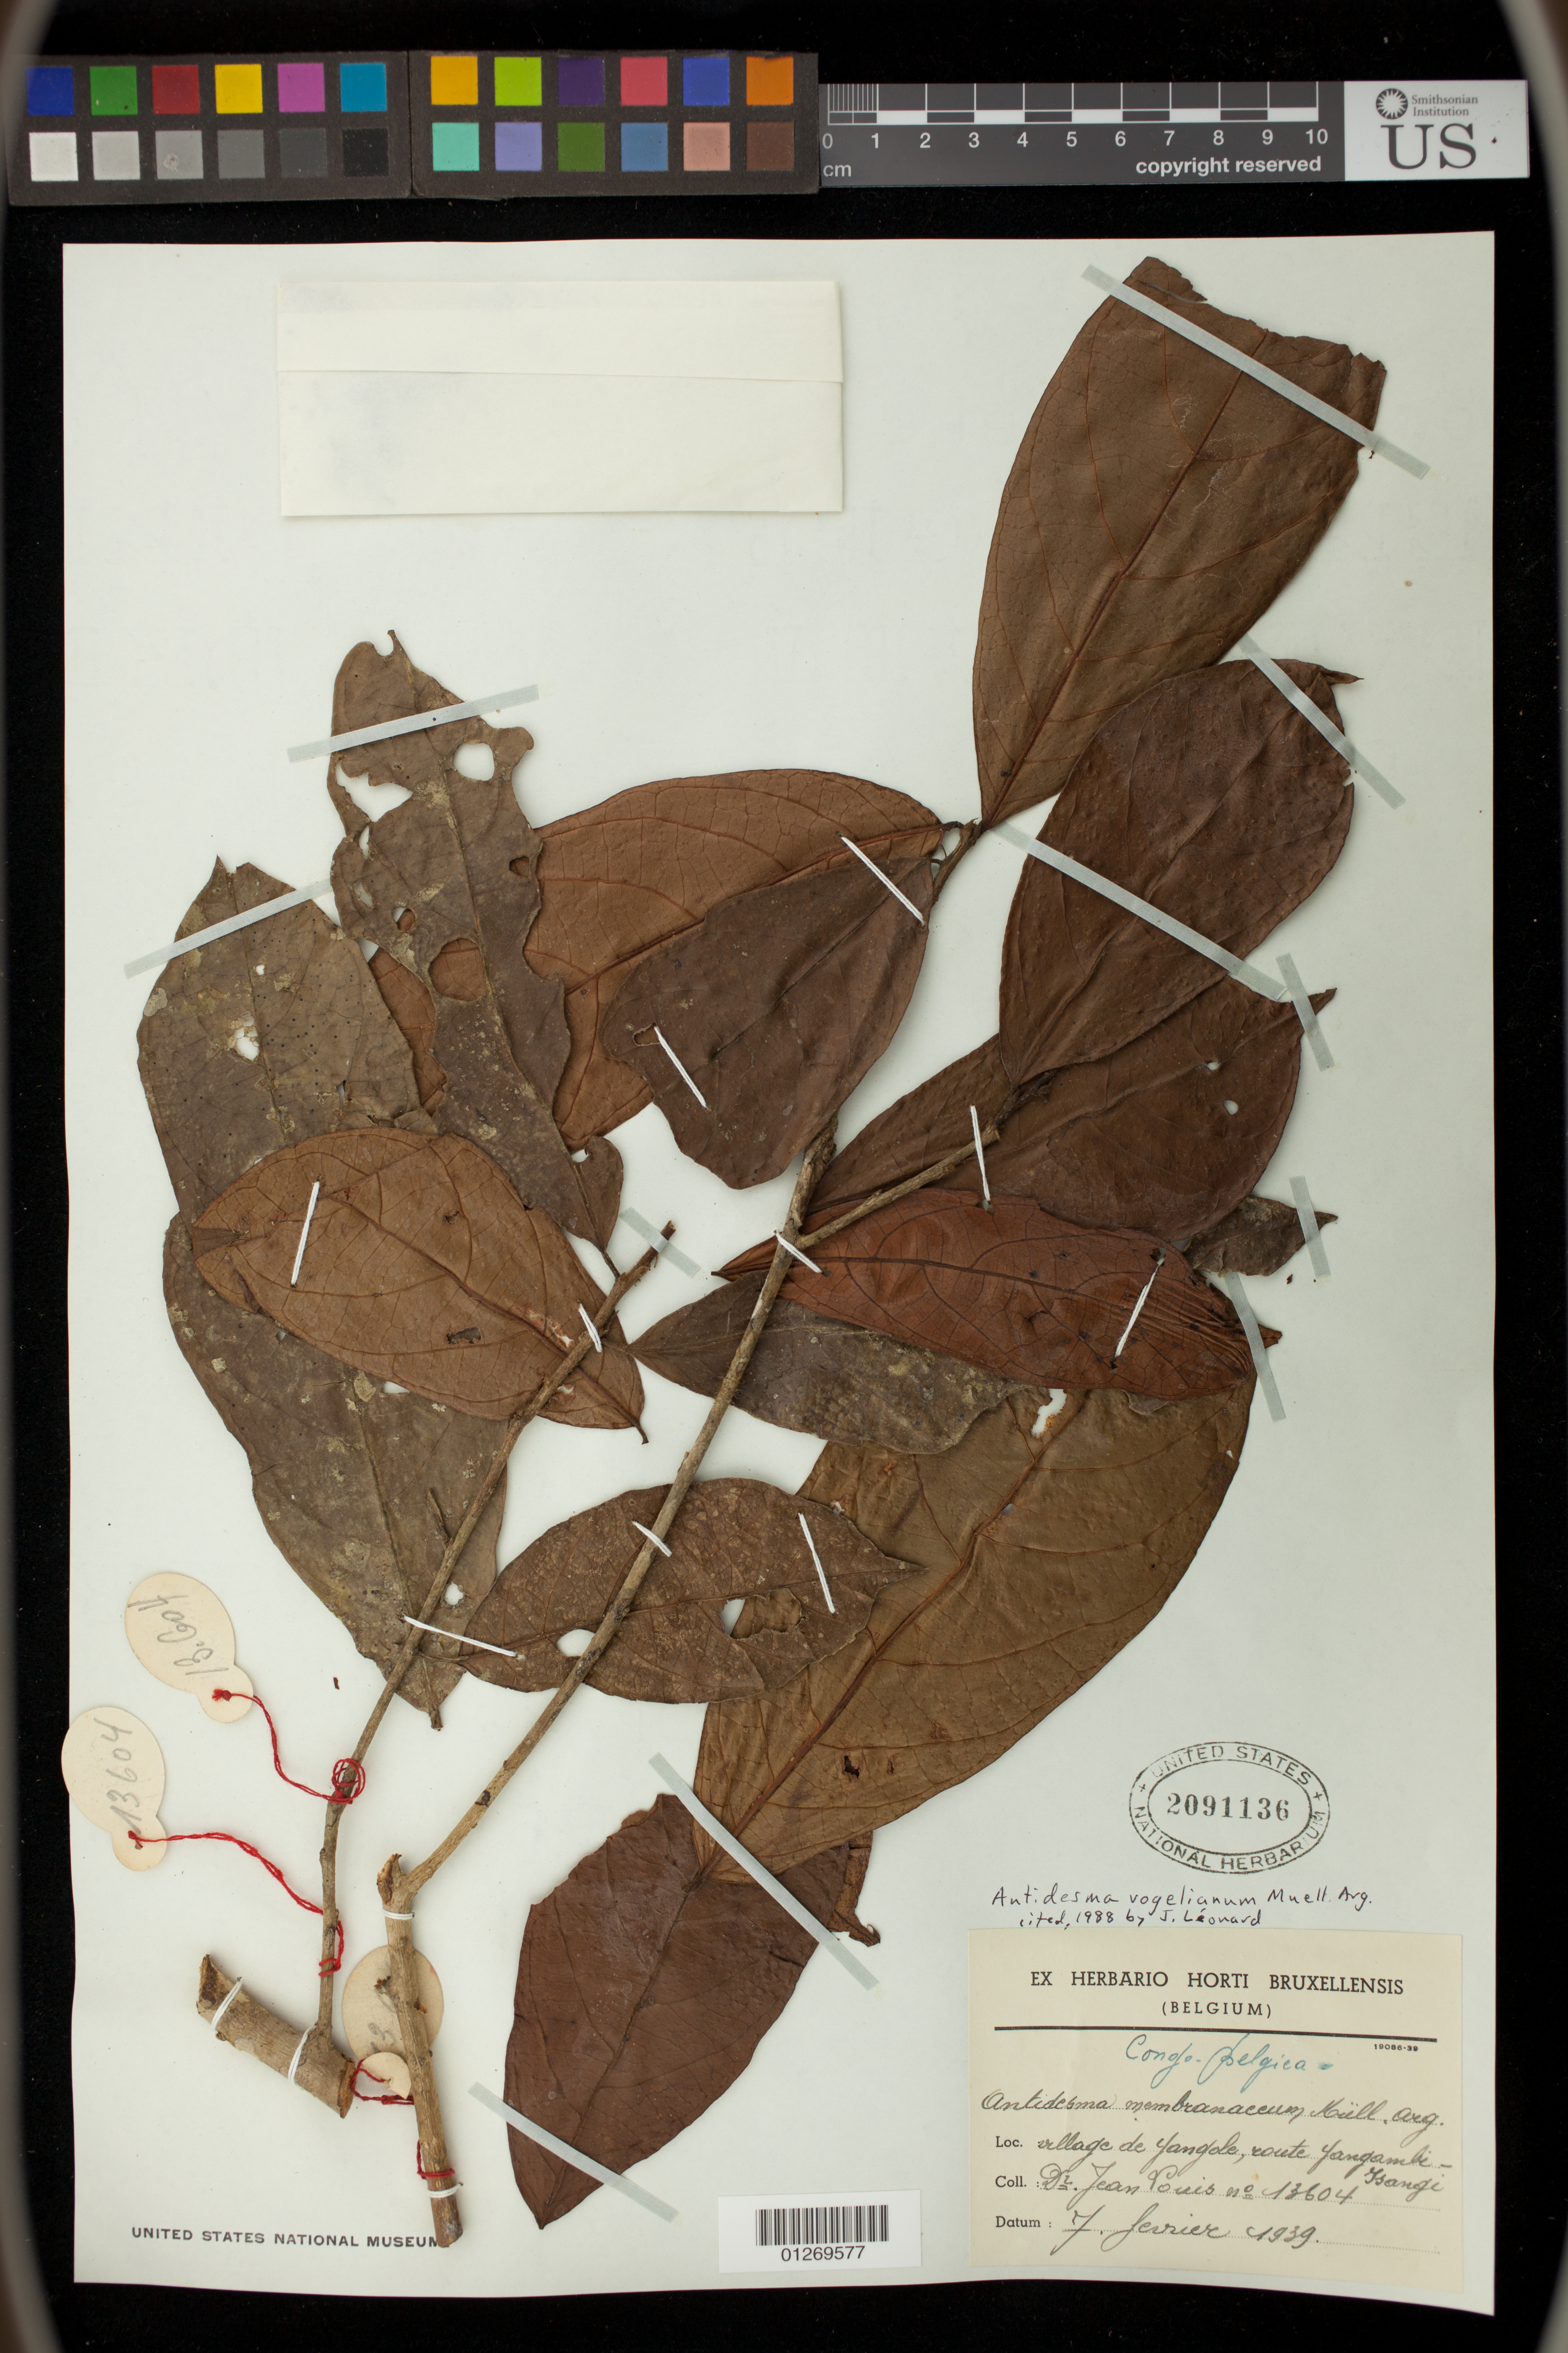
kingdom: Plantae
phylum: Tracheophyta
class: Magnoliopsida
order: Malpighiales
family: Phyllanthaceae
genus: Antidesma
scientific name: Antidesma vogelianum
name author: Müll. Arg.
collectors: J. Louis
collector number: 13604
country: Congo, Democratic Republic of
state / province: Tshopo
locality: village de Yangole, route Yangambe Grange [INTERPRETTED: Yangambi]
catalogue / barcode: US 2091136